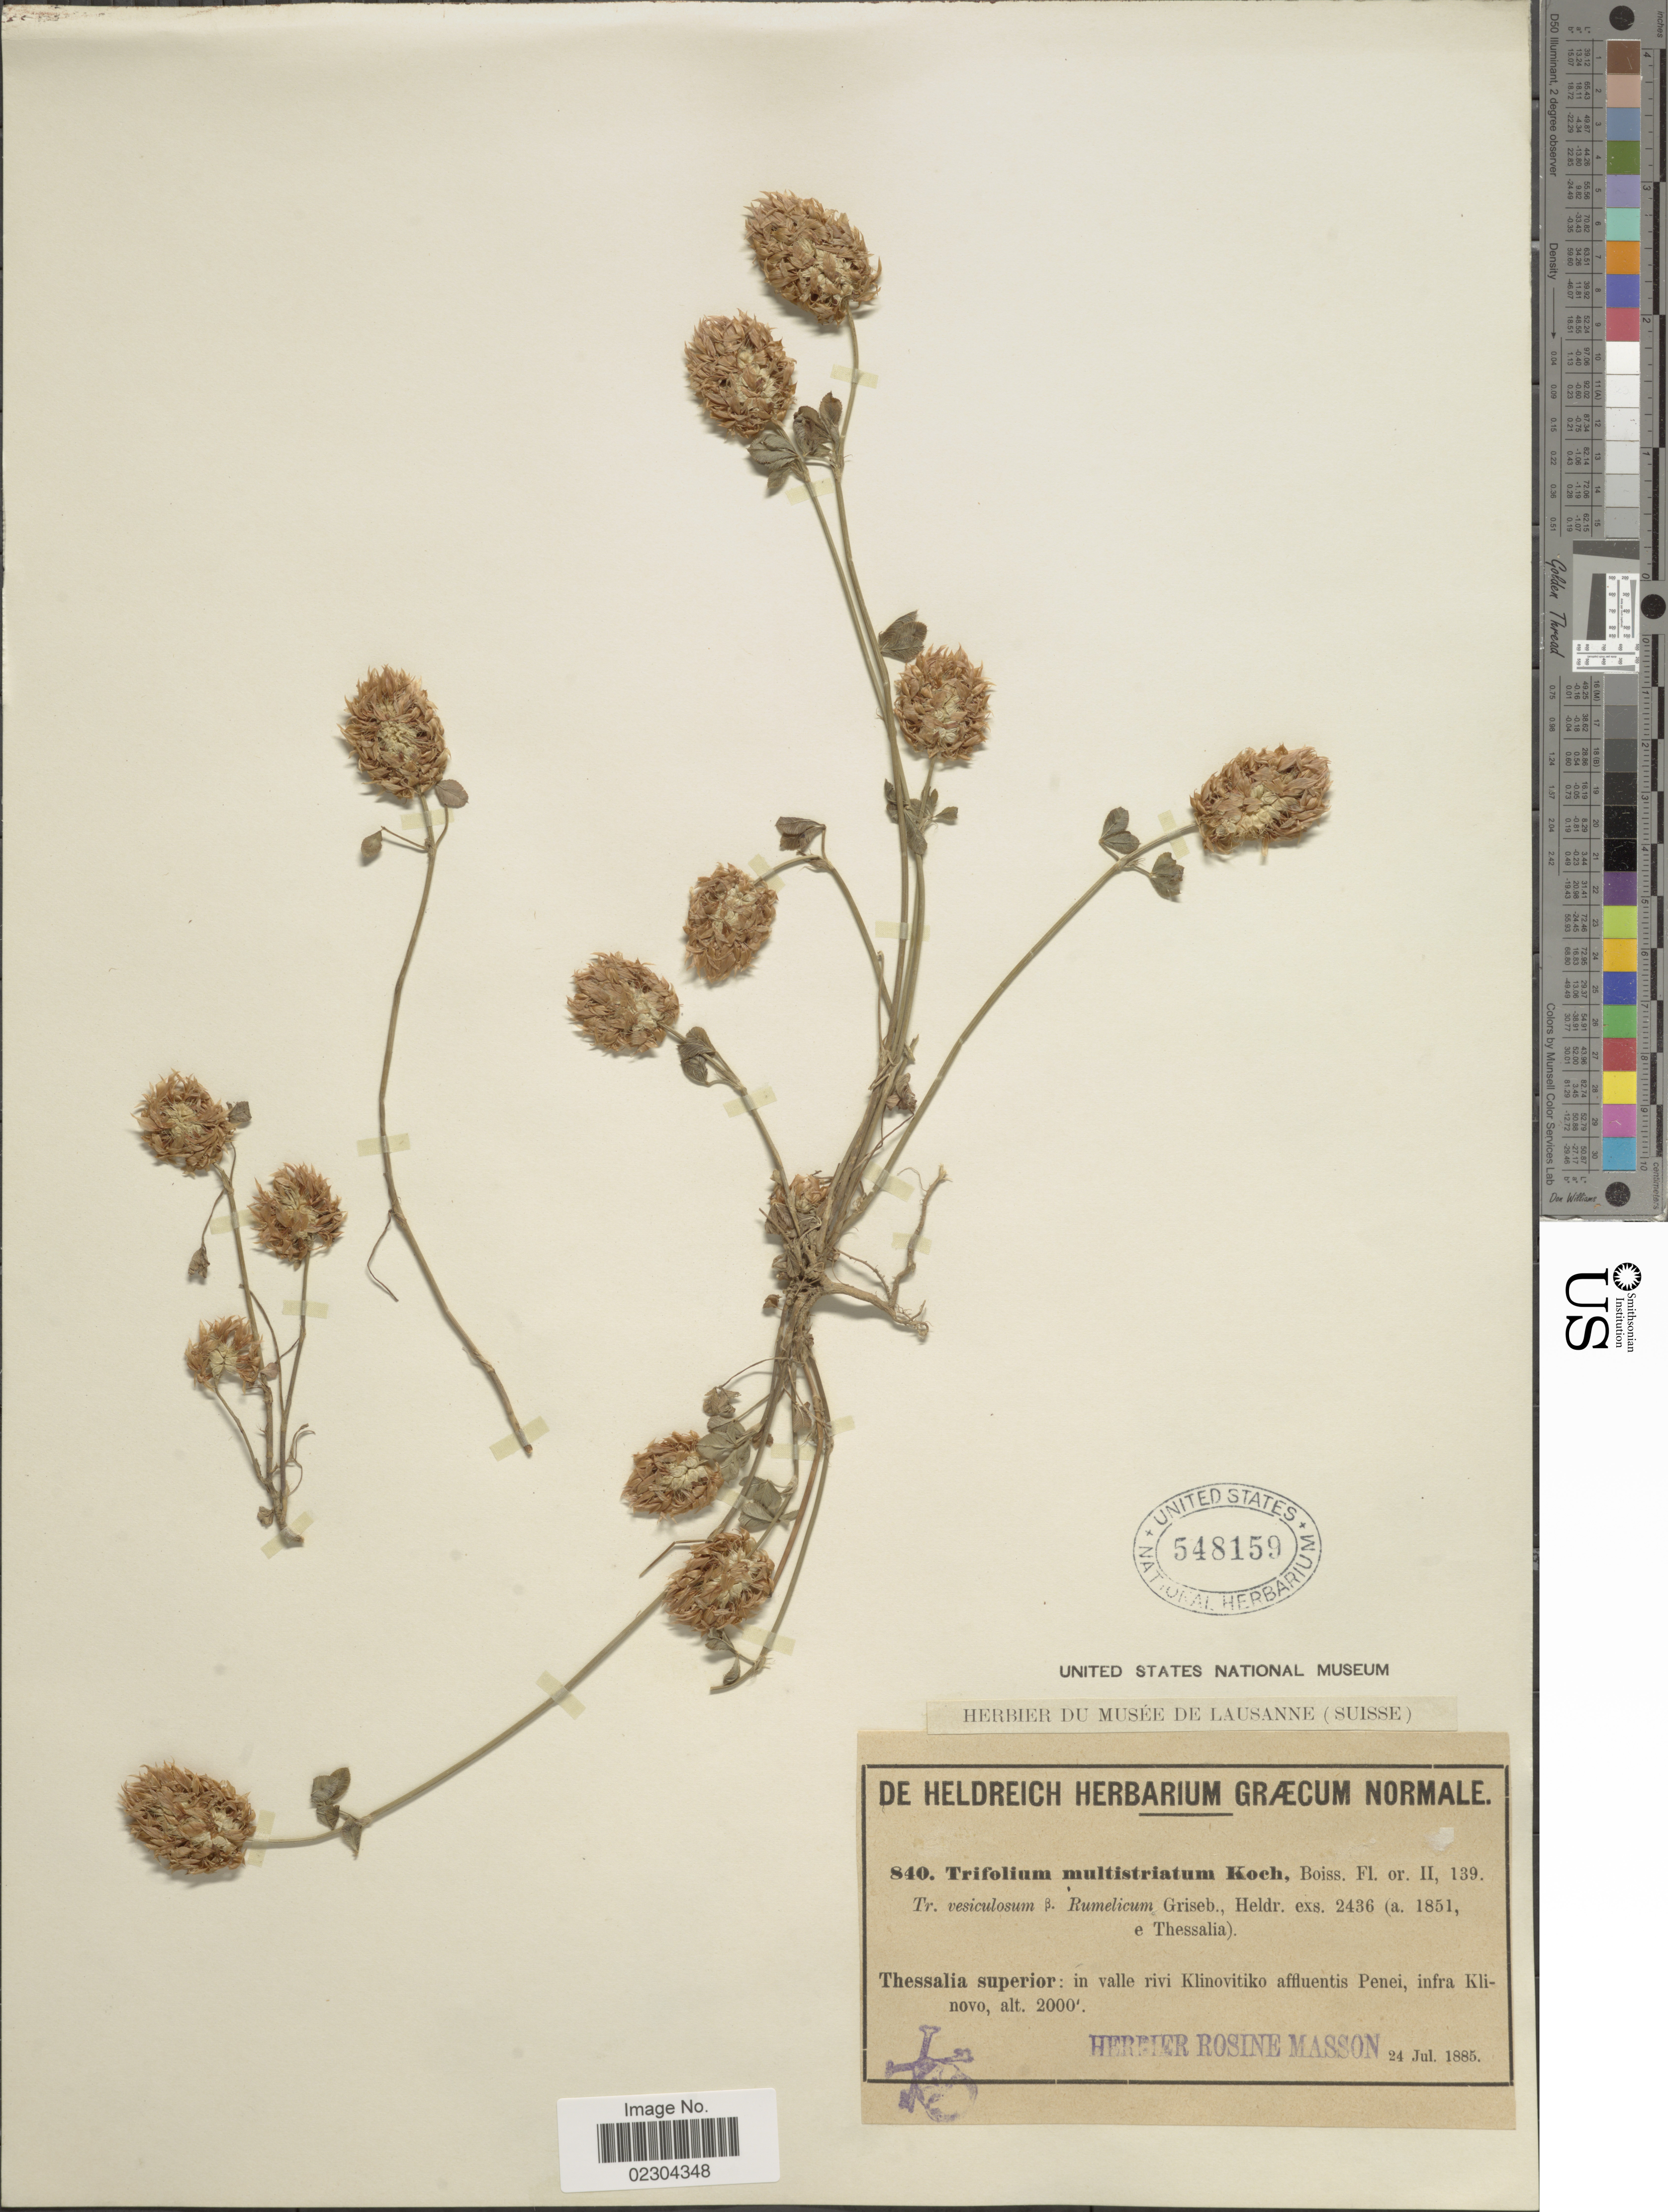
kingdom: Plantae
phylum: Tracheophyta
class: Magnoliopsida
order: Fabales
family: Fabaceae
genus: Trifolium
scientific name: Trifolium multistriatum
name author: Koch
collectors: Ex herb. Rosine Masson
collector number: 840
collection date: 1885-07-24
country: Greece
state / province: Thessaly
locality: In valle rivi Klinovitiko affluentes Penei, infra Klinovo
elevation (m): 610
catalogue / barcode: US 548459